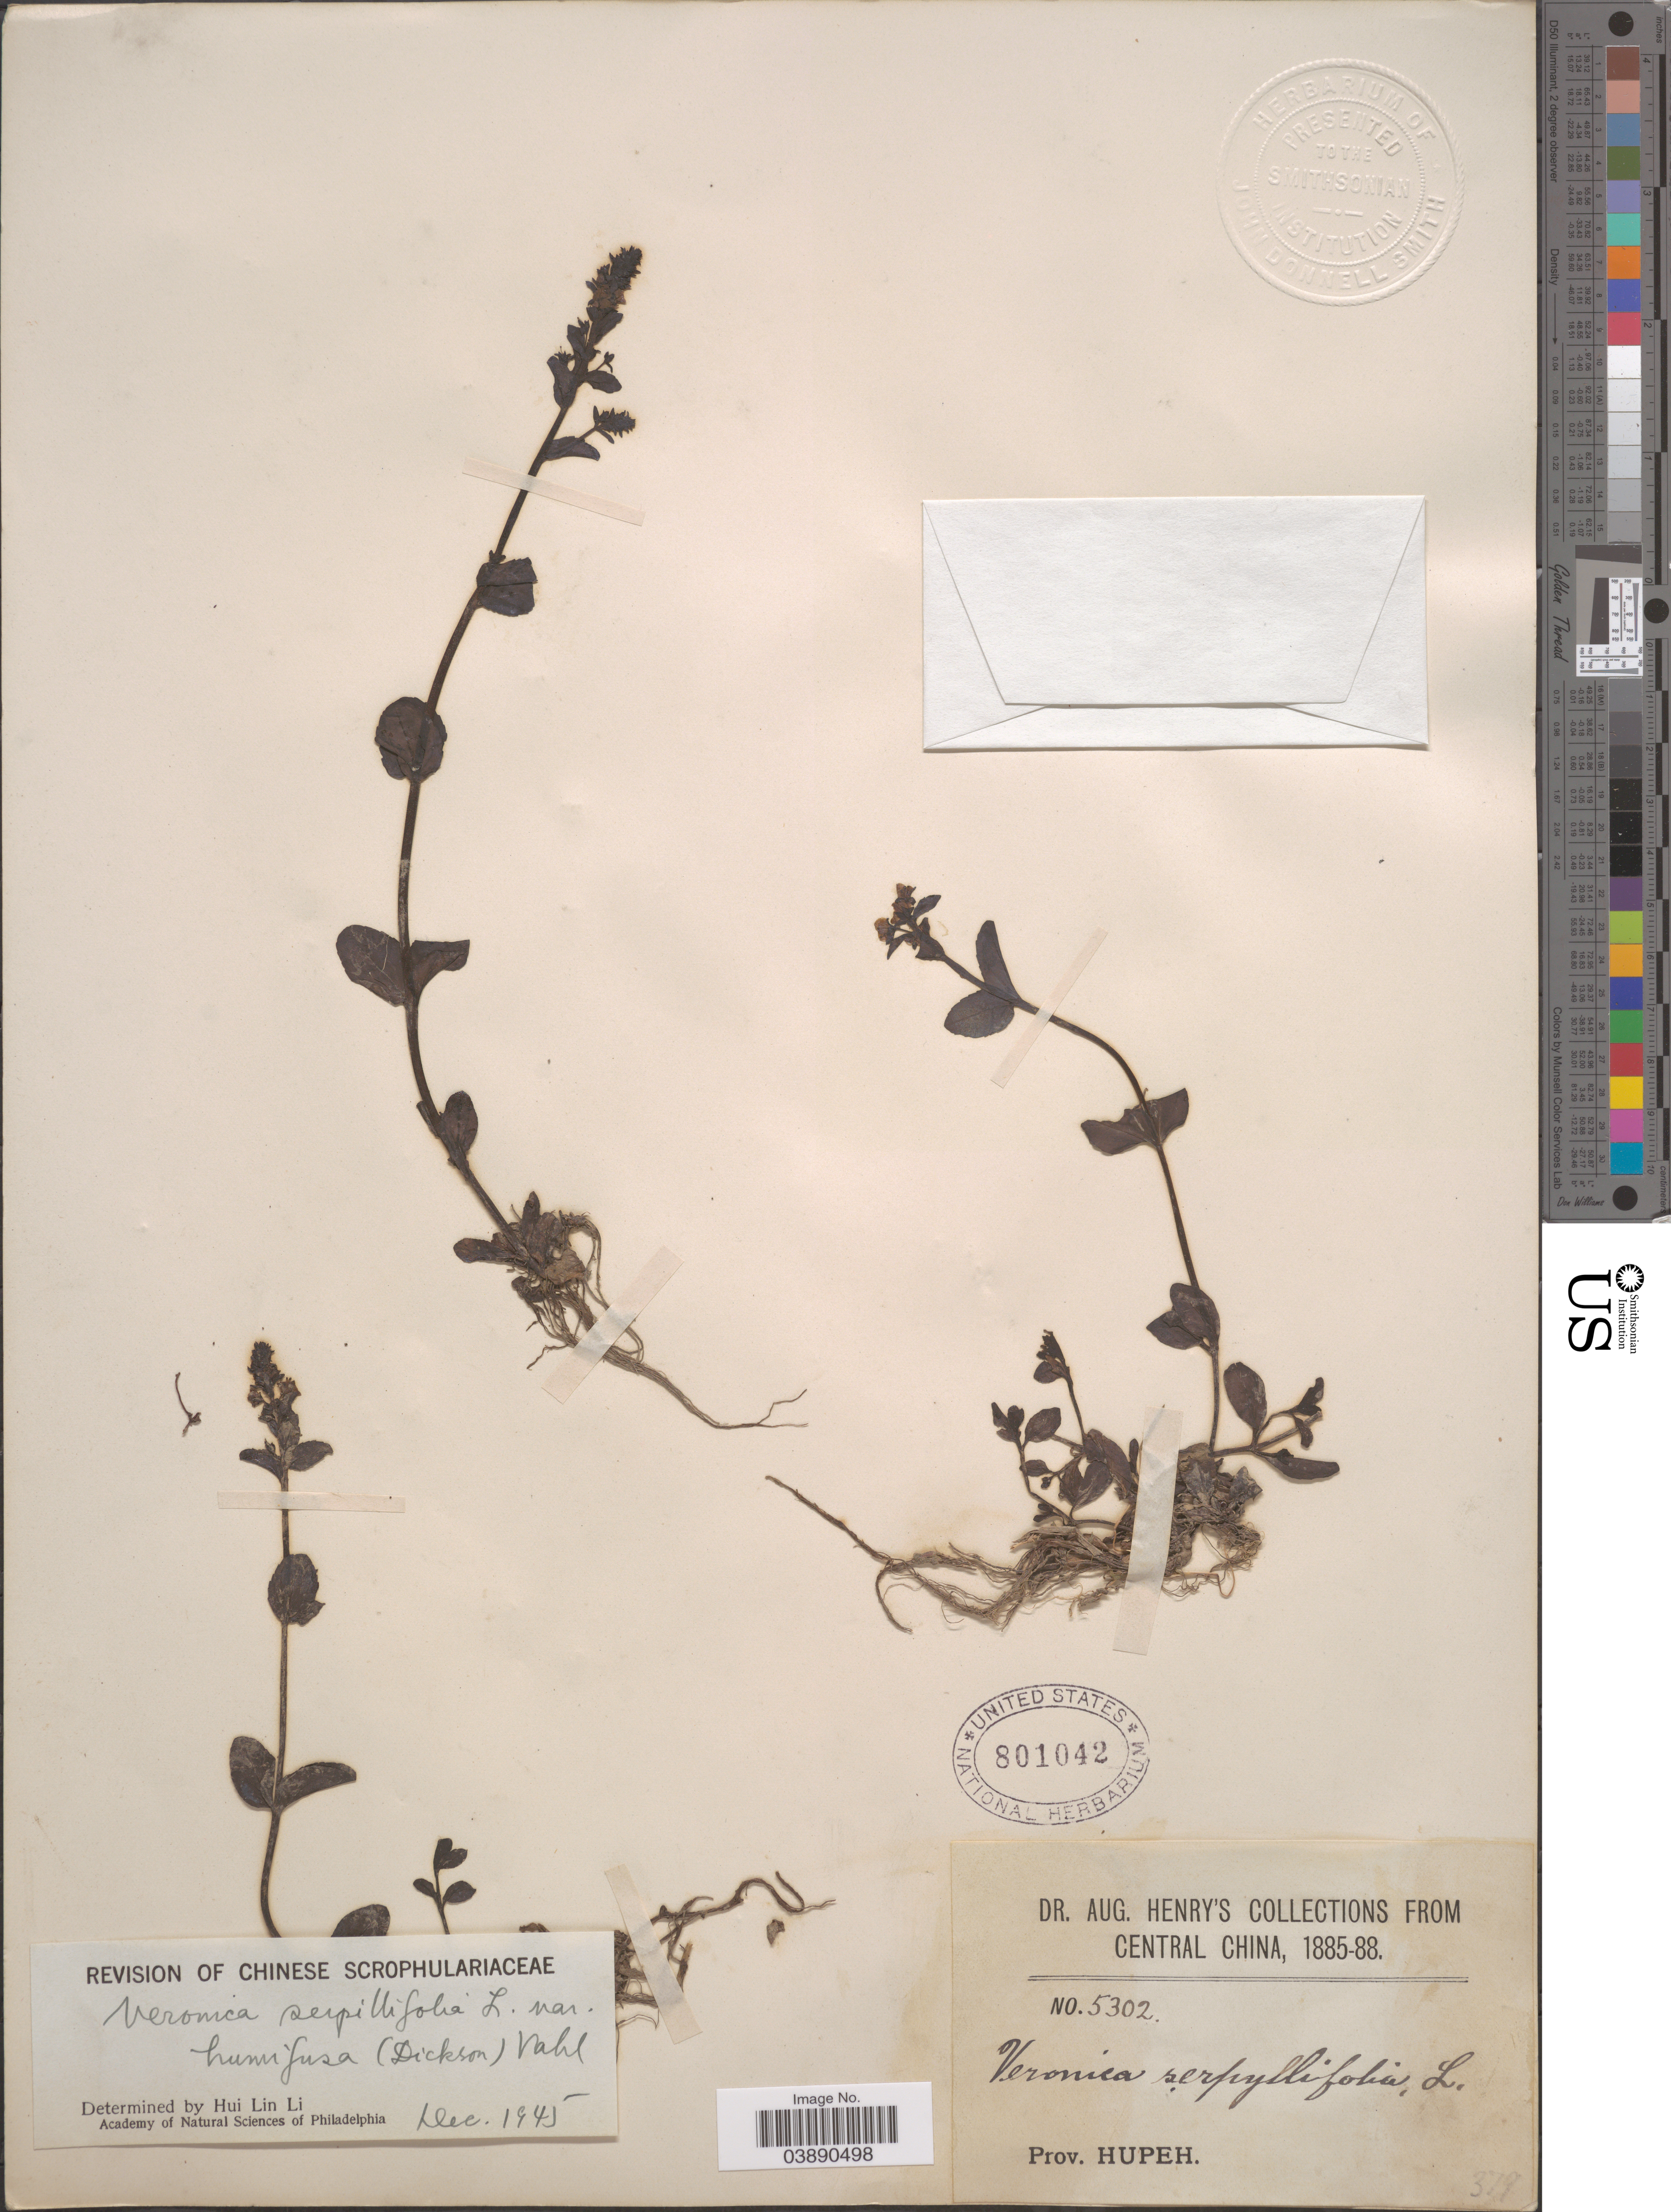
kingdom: Plantae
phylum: Tracheophyta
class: Magnoliopsida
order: Lamiales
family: Plantaginaceae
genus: Veronica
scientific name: Veronica serpyllifolia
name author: L.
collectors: A. Henry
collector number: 5302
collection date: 1885/1888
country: China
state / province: Hubei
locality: Central China. Prov. Hupeh.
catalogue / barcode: US 801042